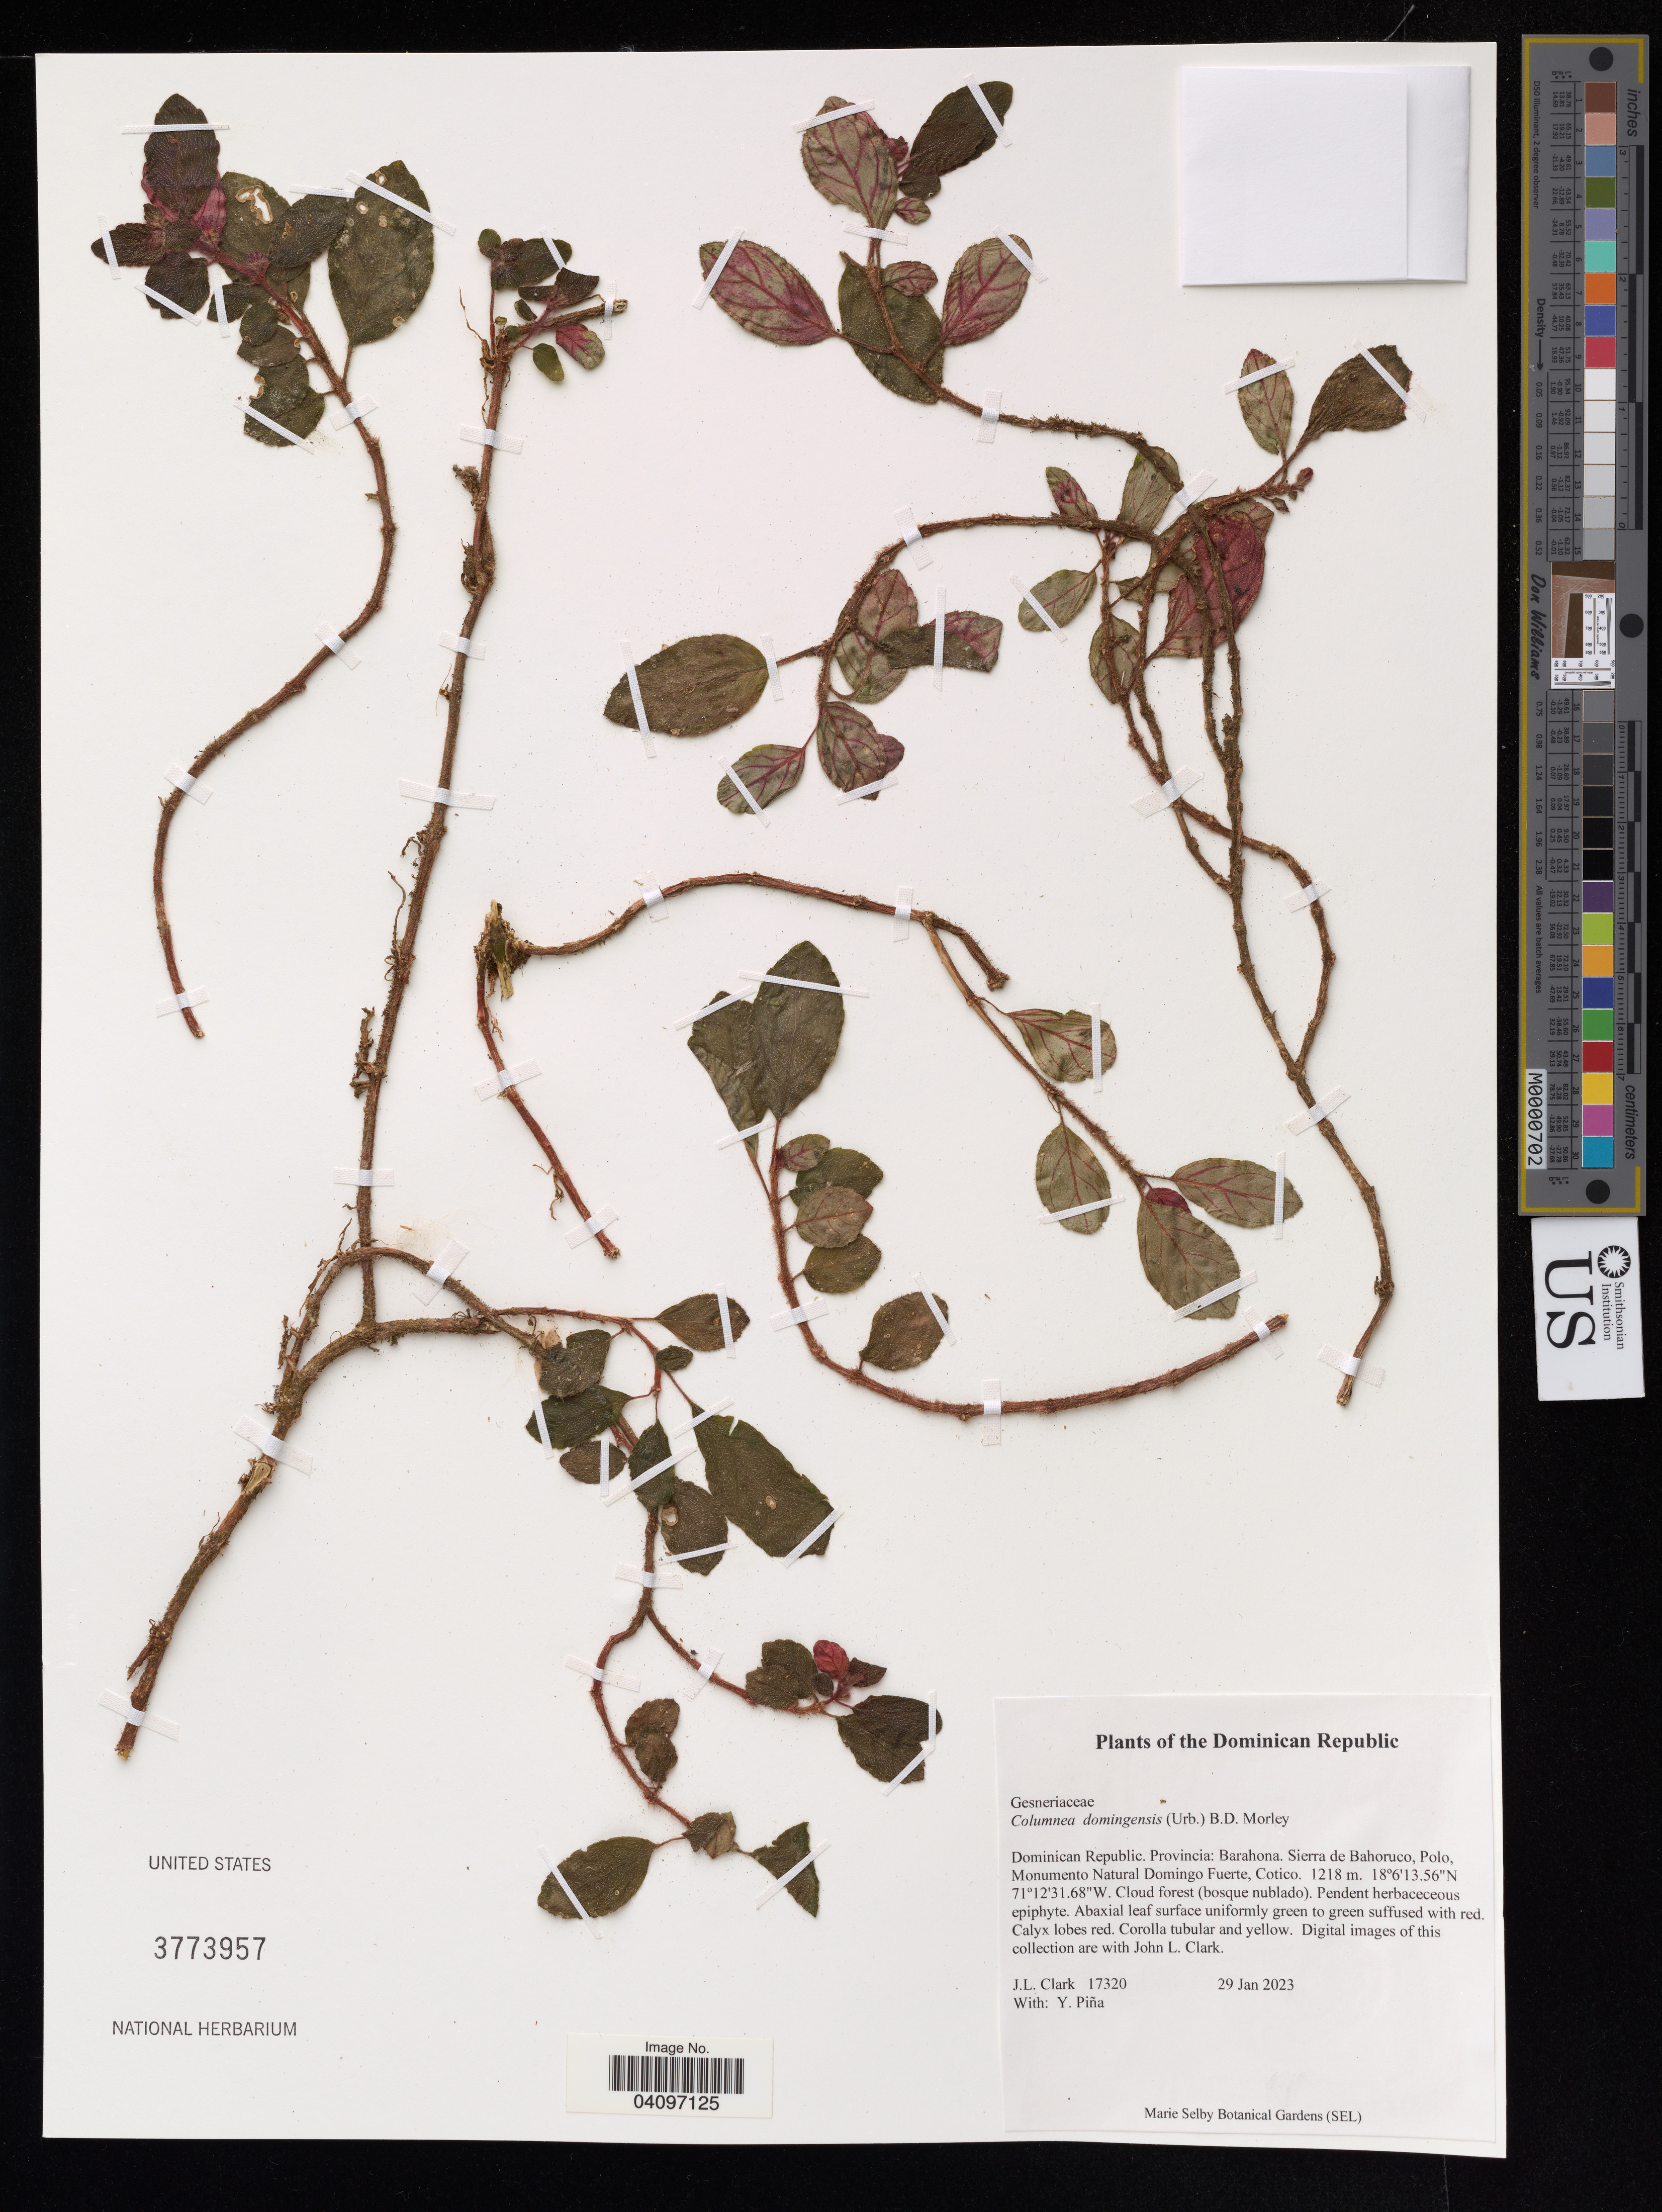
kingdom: Plantae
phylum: Tracheophyta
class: Magnoliopsida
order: Lamiales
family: Gesneriaceae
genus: Columnea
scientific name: Columnea domingensis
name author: (Urb.) B.D. Morley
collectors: J. Clark & Y. Piña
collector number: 17320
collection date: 2023-01-23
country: Dominican Republic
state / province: Barahona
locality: Sierra de Bahoruco, Polo, Monumento Natural Domingo Fuerte, Cotico.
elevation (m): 1218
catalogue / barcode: US 3773957